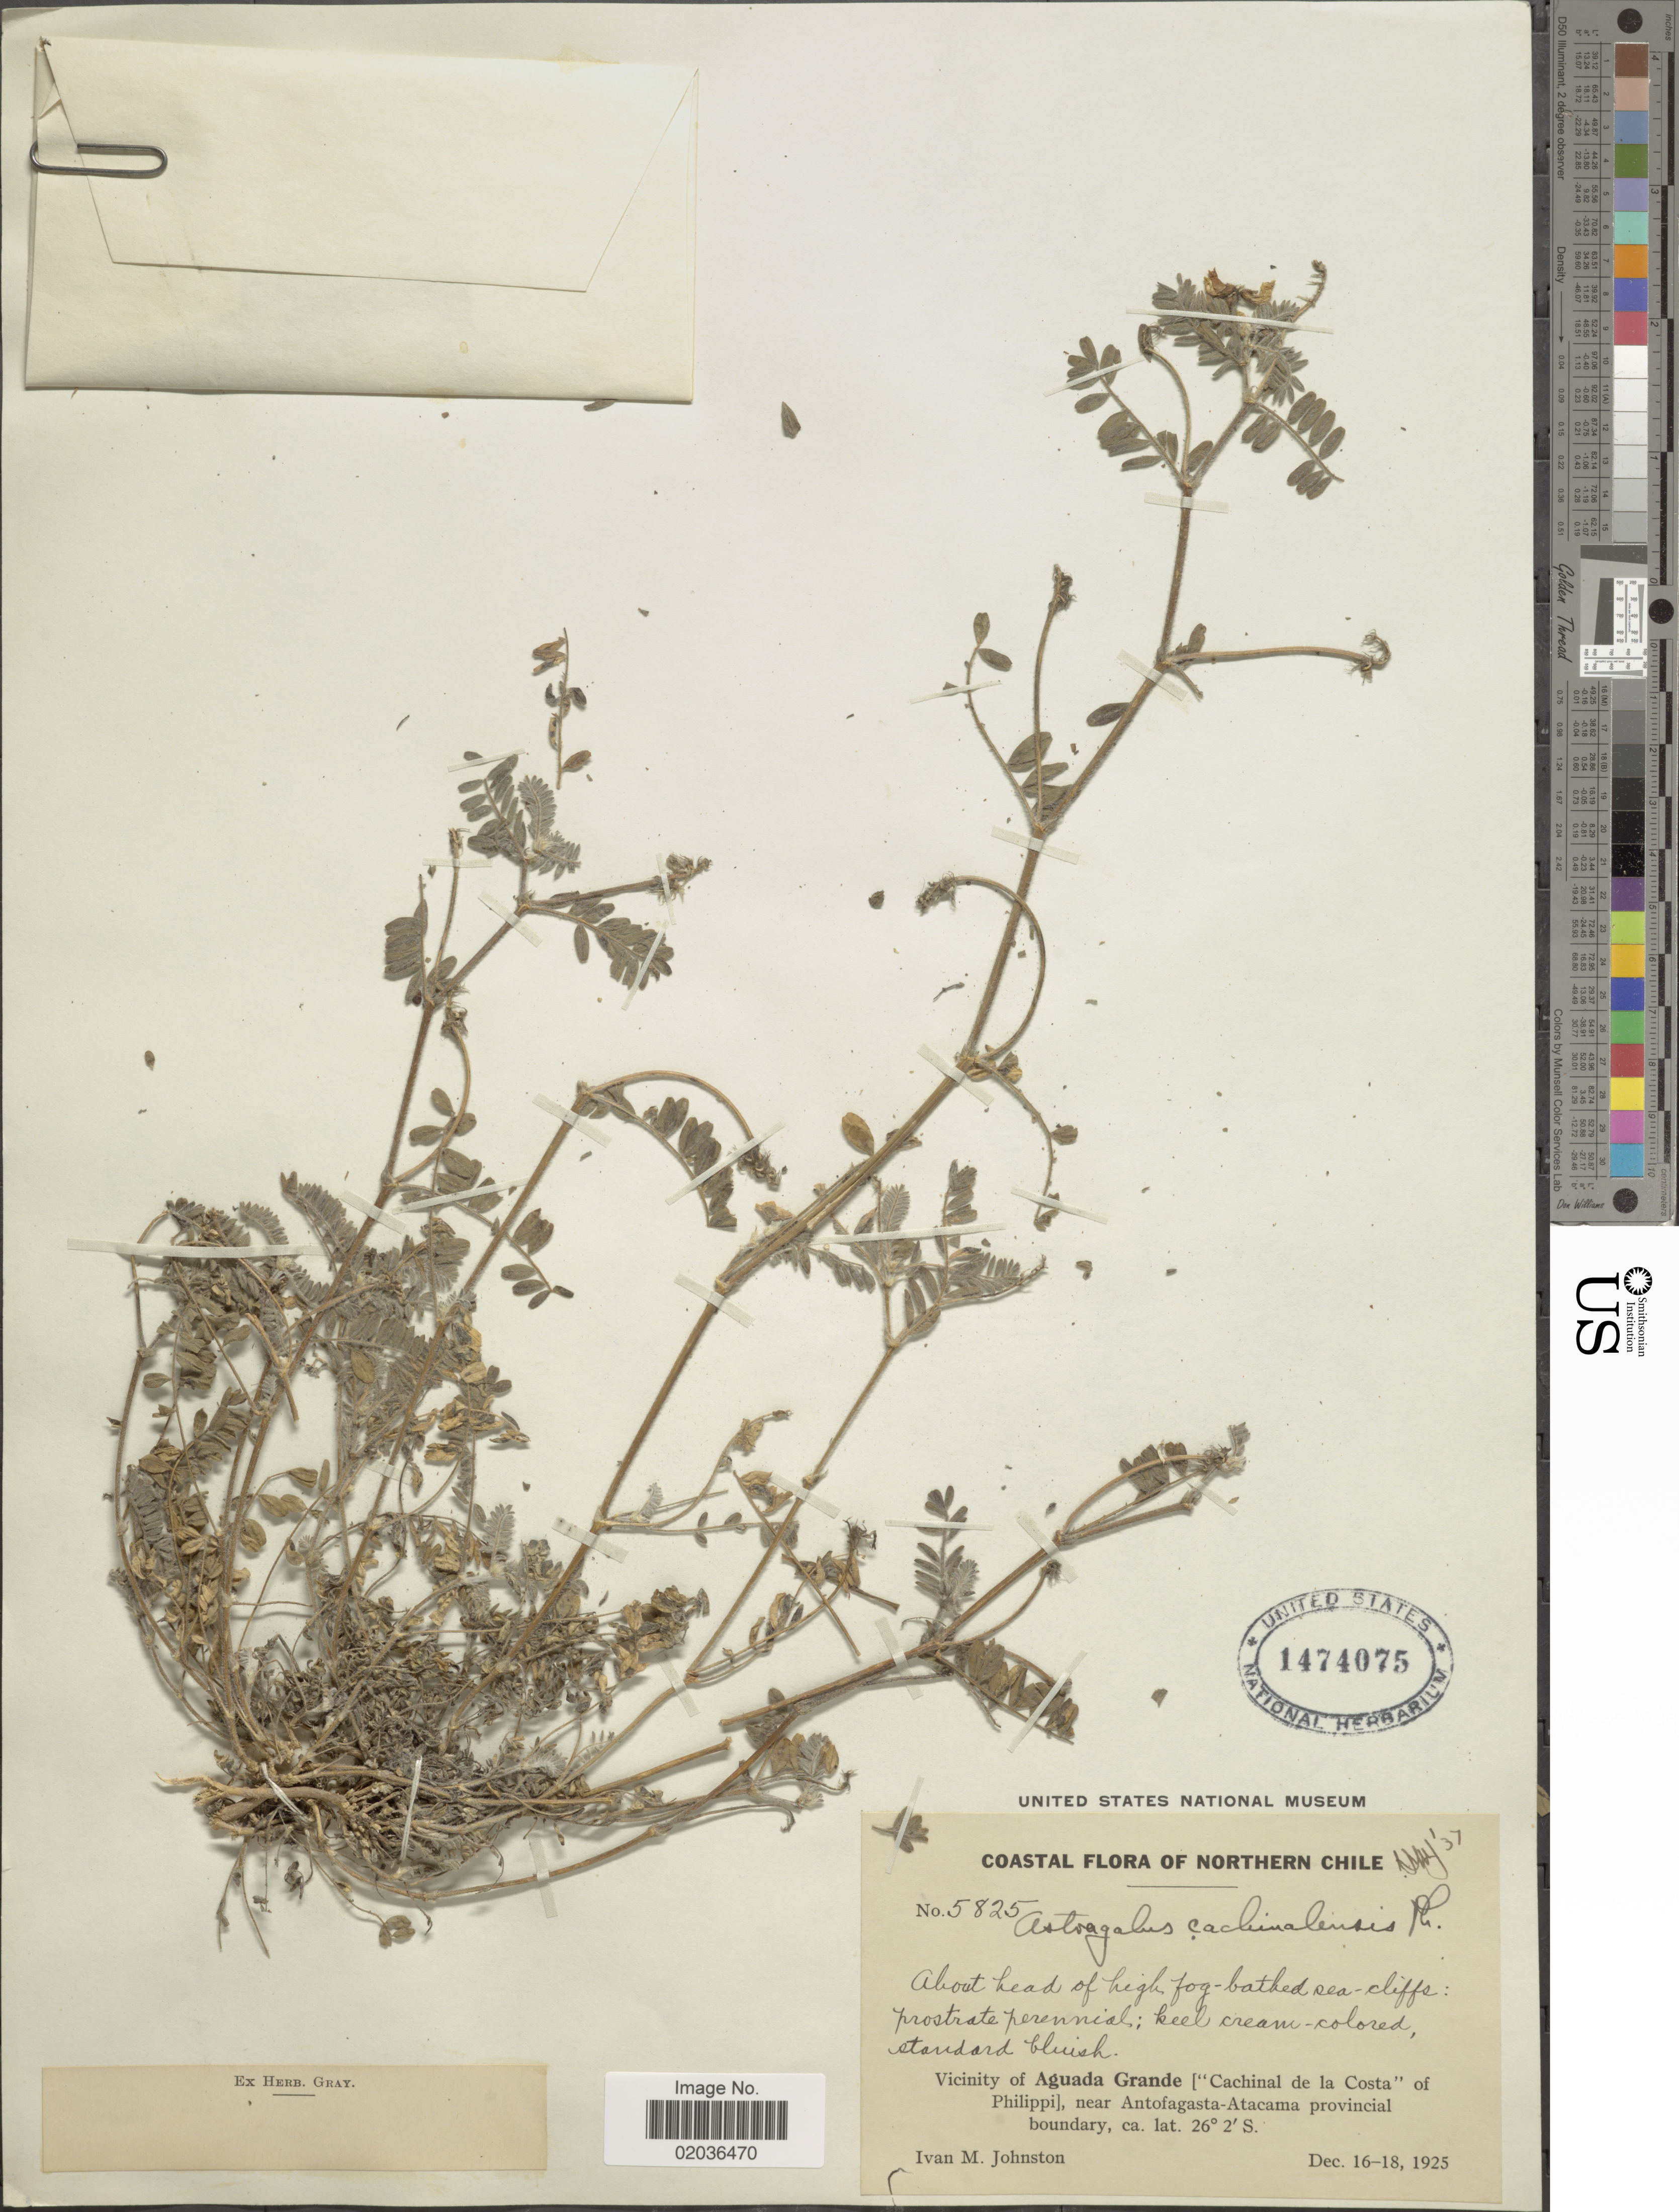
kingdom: Plantae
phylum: Tracheophyta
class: Magnoliopsida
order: Fabales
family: Fabaceae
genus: Astragalus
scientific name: Astragalus cachinalensis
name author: Phil.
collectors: I.M. Johnston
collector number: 5825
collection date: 1925-12-16/1925-12-18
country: Chile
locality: Northern Chile. Vicinity of Aguada Grande ["Cachinal de la Costa" of Philippi], near Antofagasta- Atacama Provincial boundary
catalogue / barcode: US 1474075